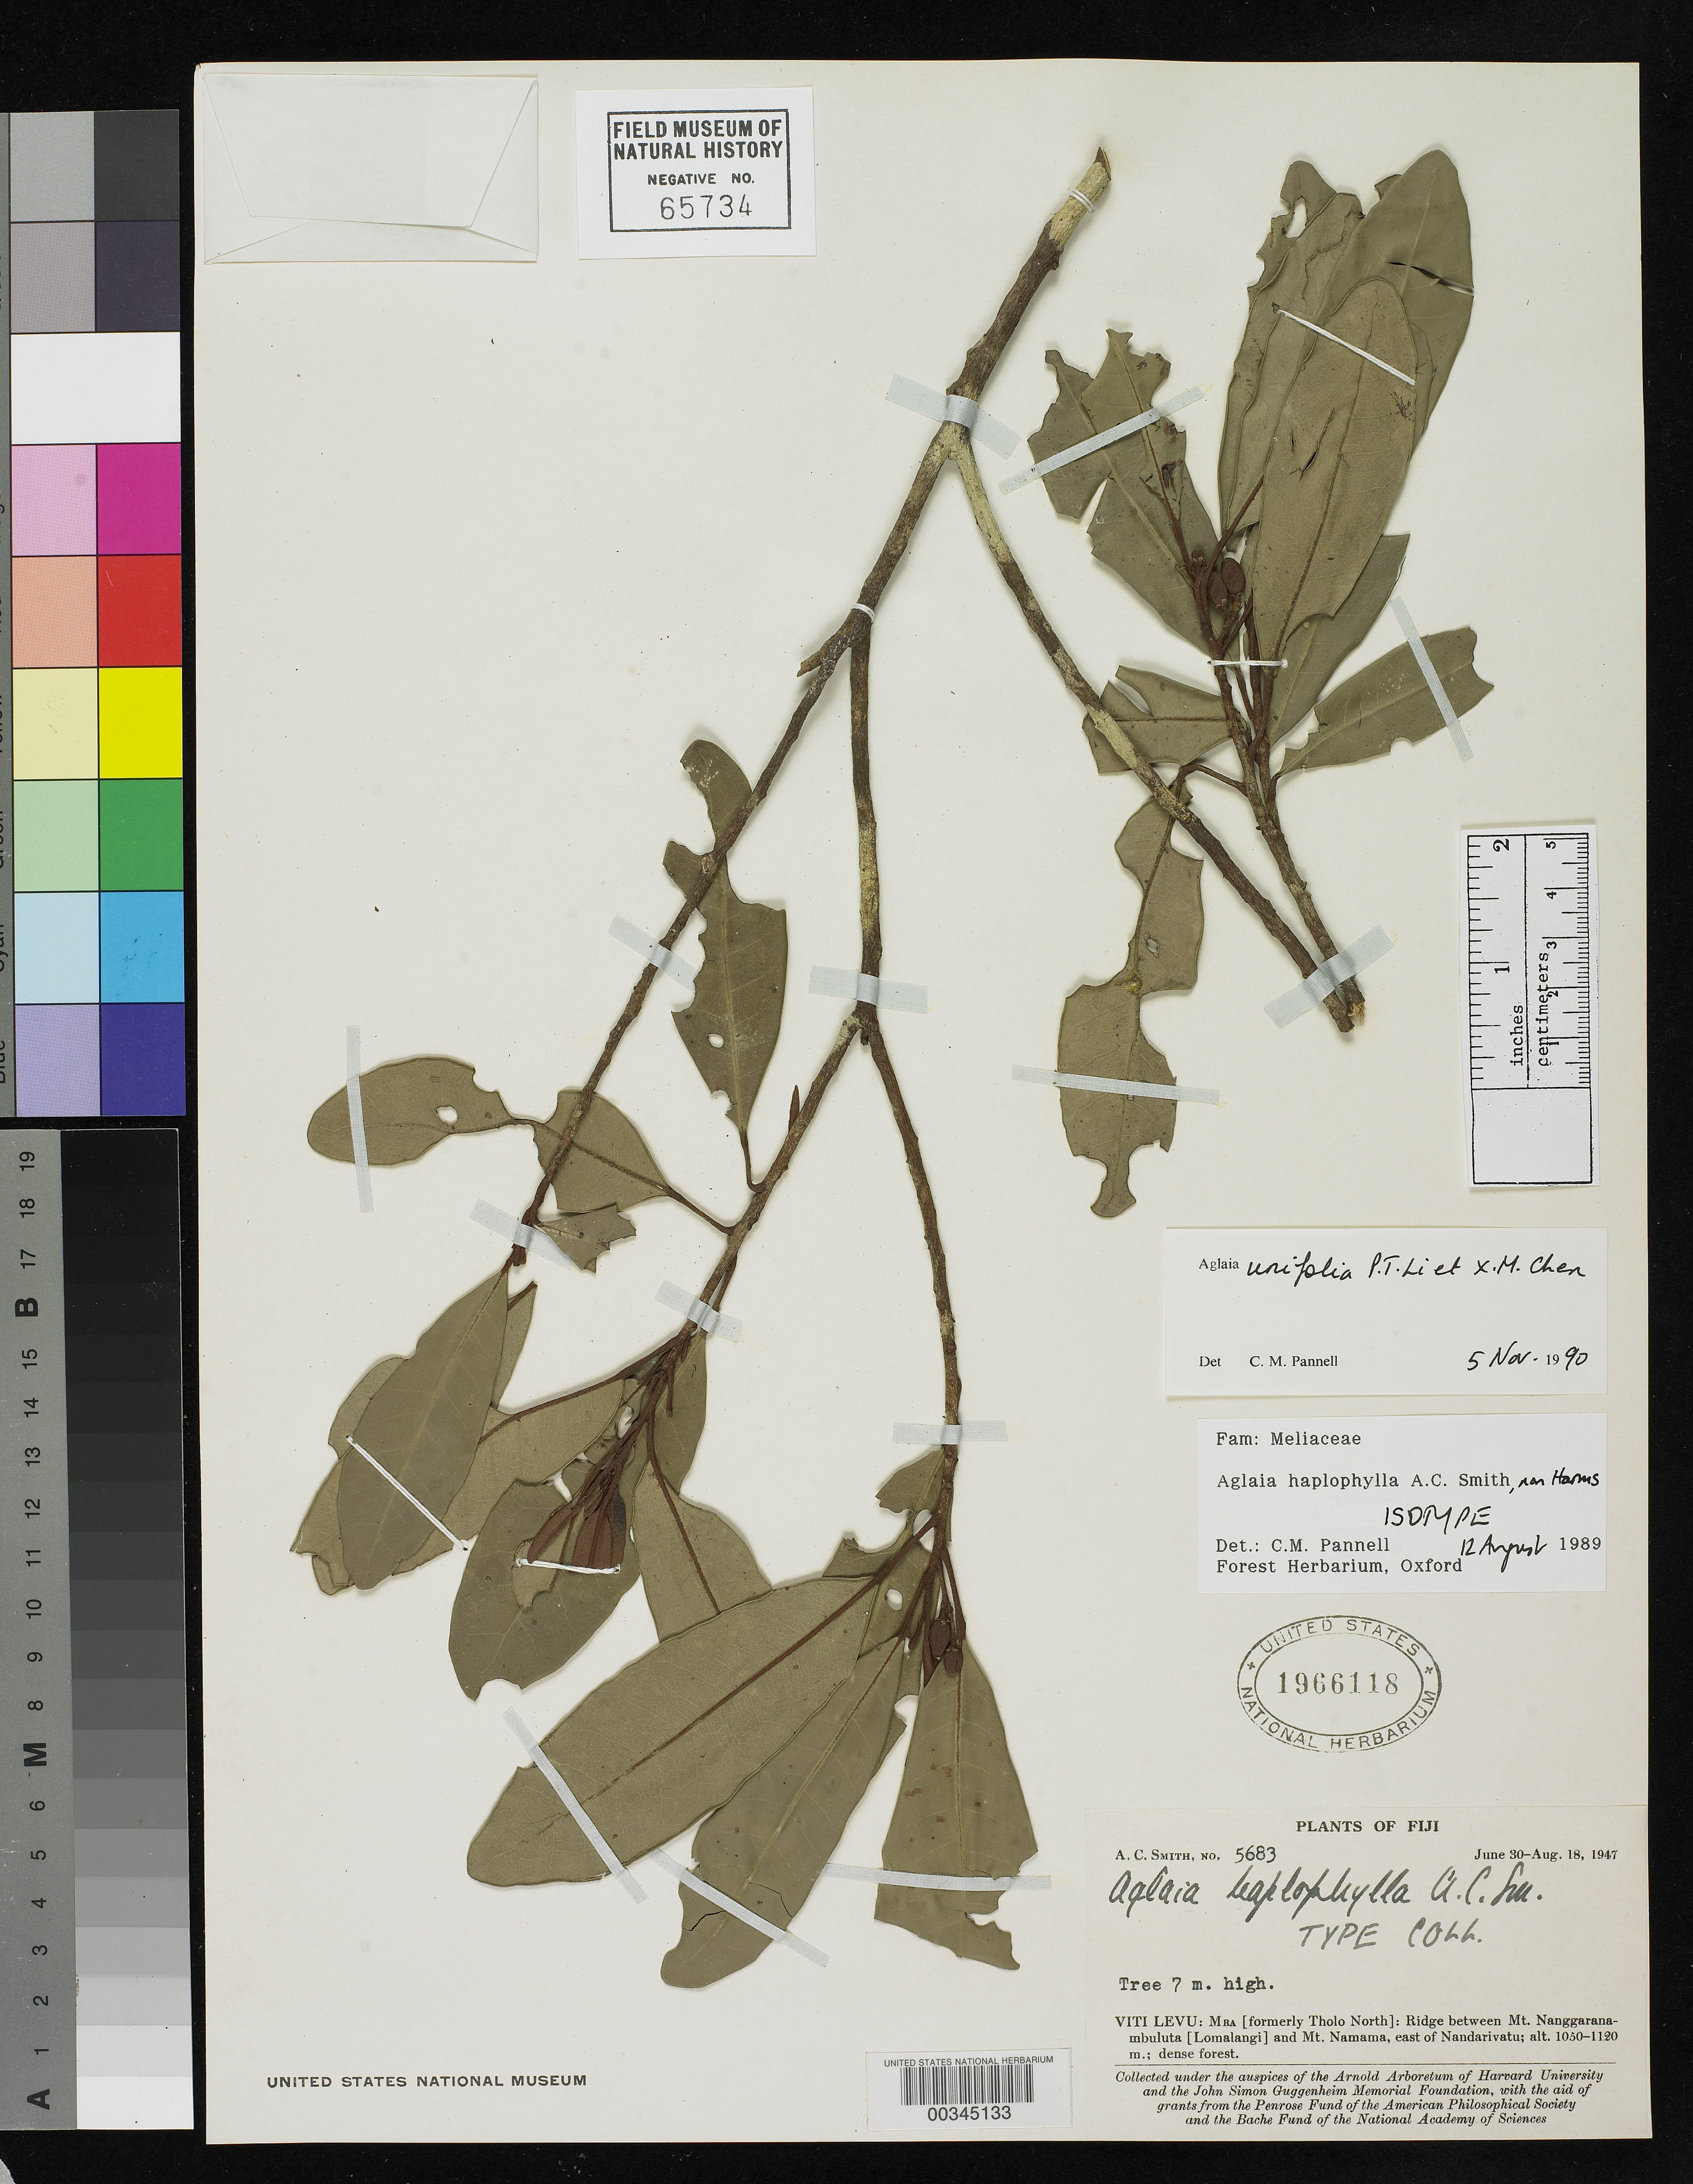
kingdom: Plantae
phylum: Tracheophyta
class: Magnoliopsida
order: Sapindales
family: Meliaceae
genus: Aglaia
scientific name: Aglaia haplophylla A.C. Sm., nom. illeg.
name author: A.C. Sm.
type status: Isotype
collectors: A. C. Smith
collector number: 5683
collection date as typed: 18 Aug 1947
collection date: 1947-08-18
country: Fiji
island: Viti Levu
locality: Mba (formerly Tholo North), ridge between Mt. Nanggaranambuluta (Lomalangi) & Mt. Namama, E of Nandarivatu. [Viti Levu Group]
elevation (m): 1050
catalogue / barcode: US 1966118